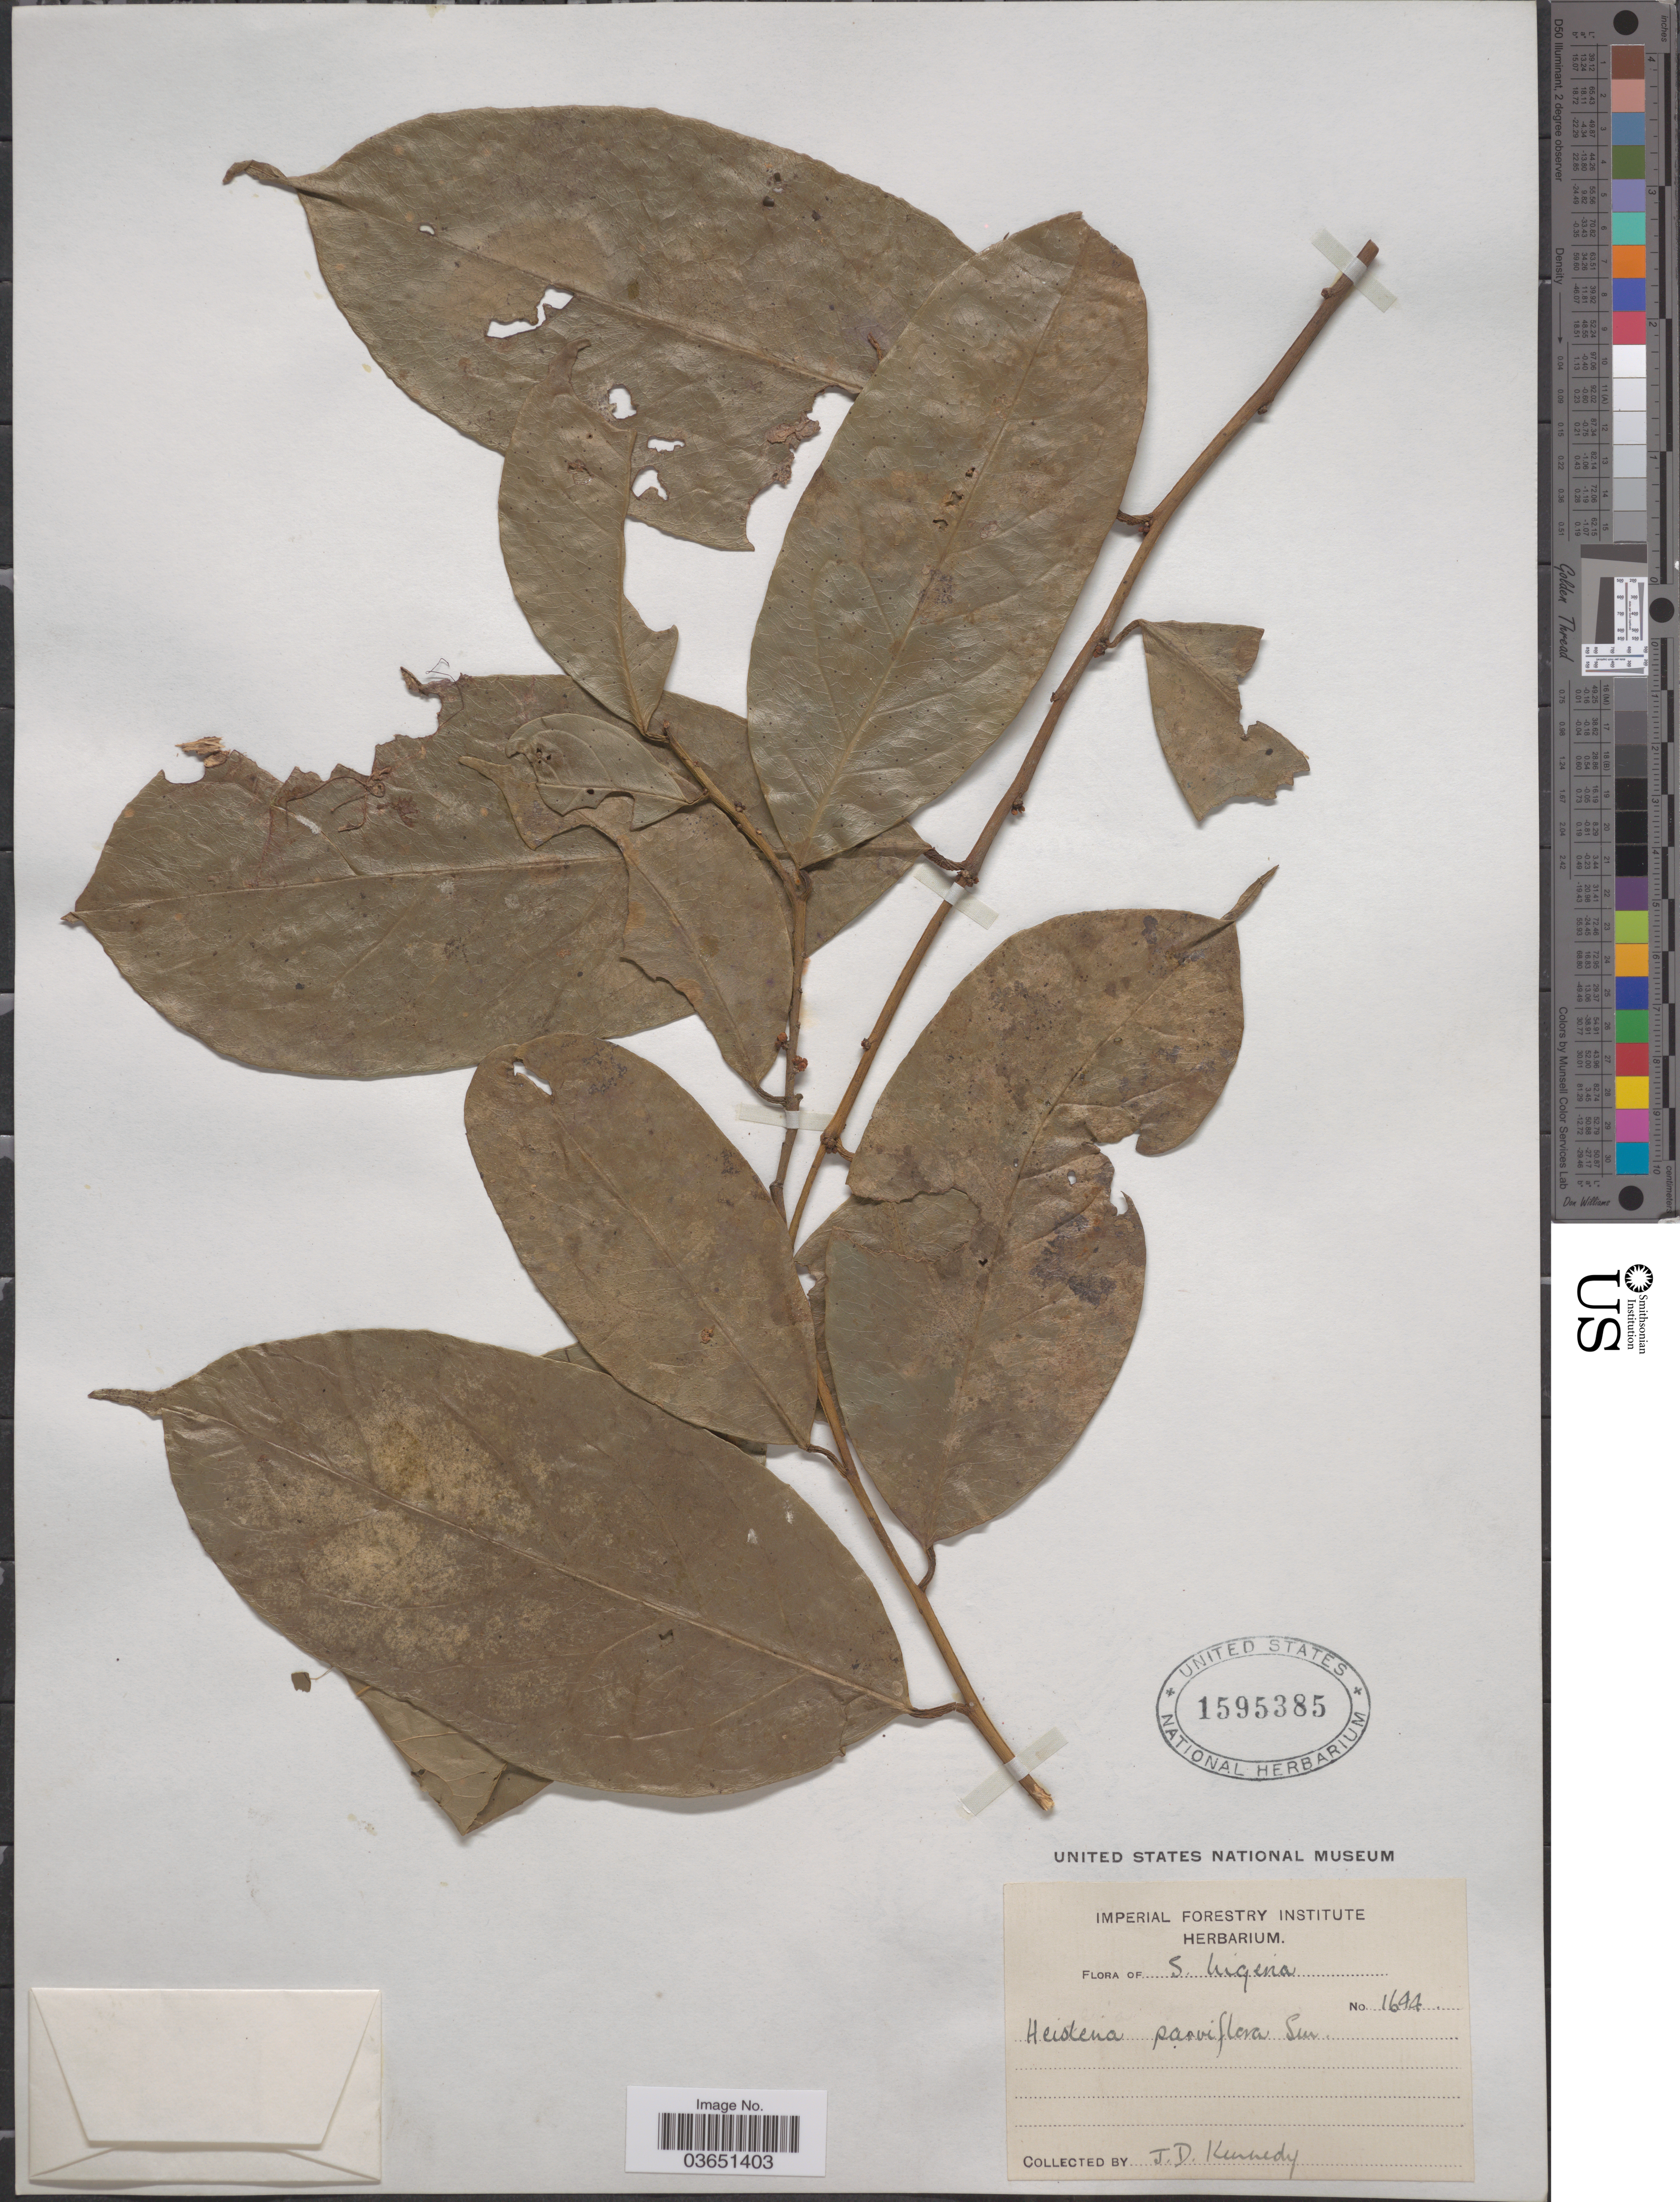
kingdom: Plantae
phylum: Tracheophyta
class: Magnoliopsida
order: Santalales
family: Erythropalaceae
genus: Heisteria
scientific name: Heisteria parvifolia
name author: Sm.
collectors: J. D. Kennedy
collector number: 1644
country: Nigeria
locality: S. Nigeria.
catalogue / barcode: US 1595385